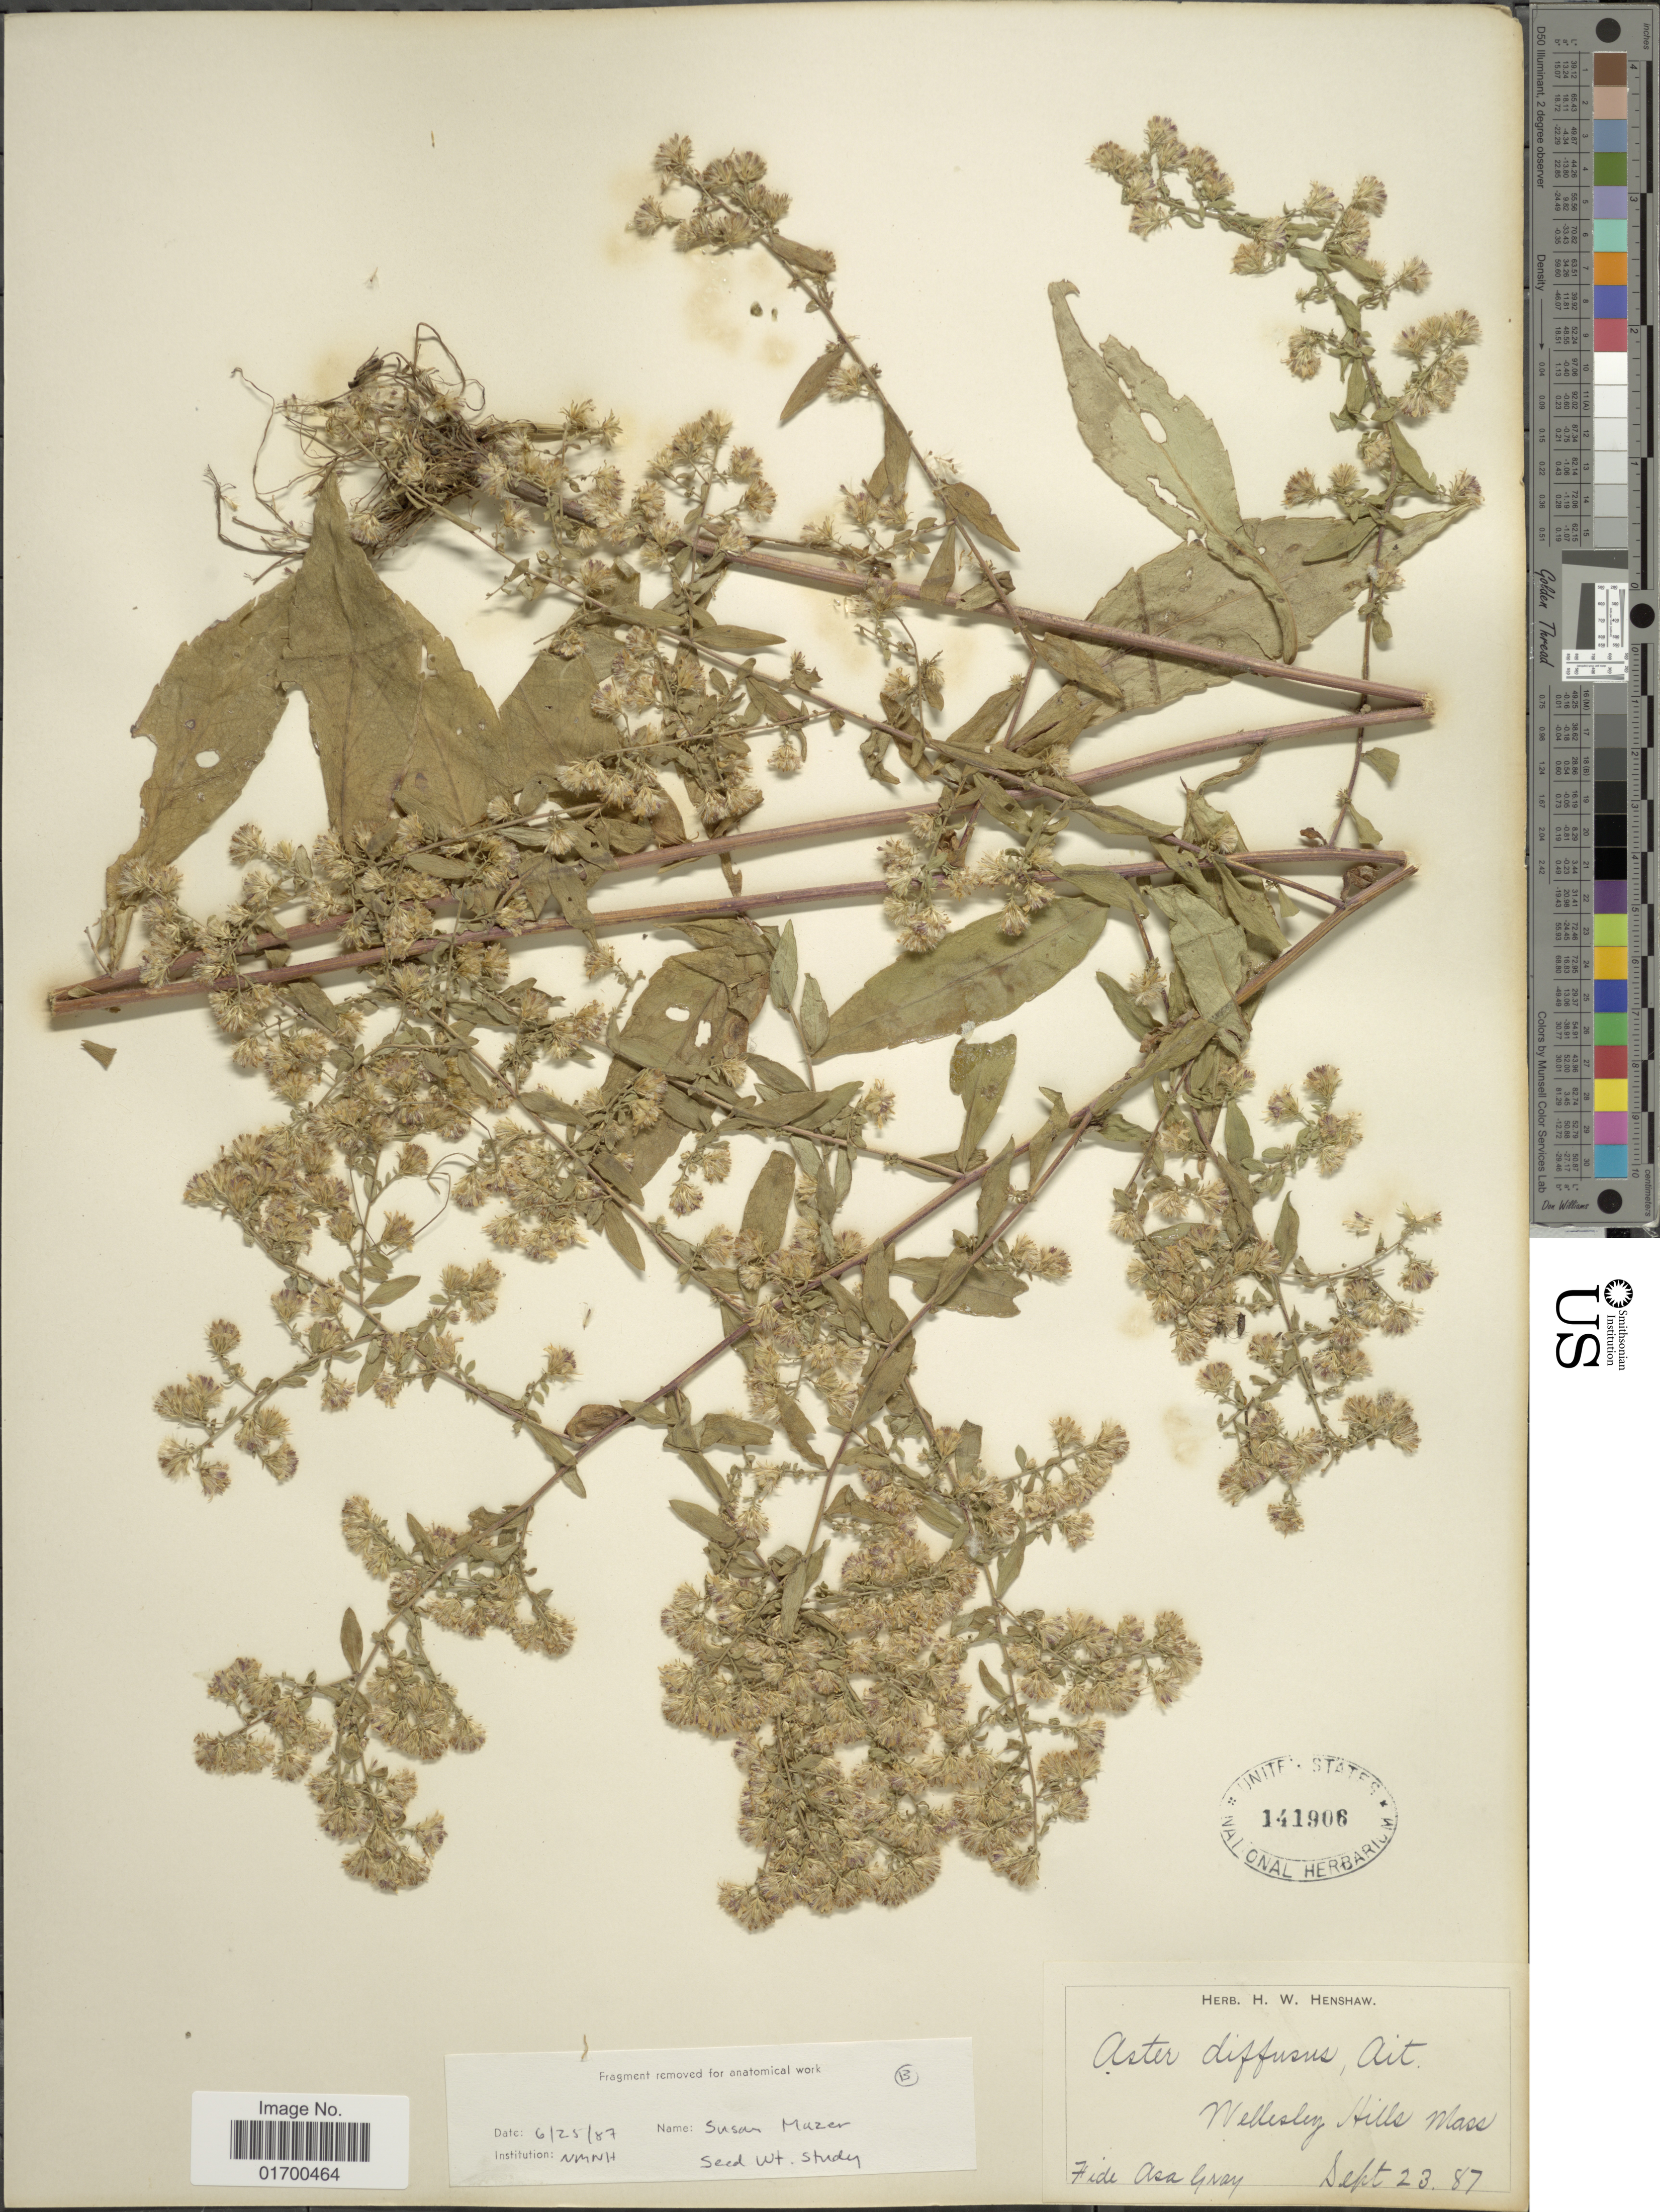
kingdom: Plantae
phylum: Tracheophyta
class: Magnoliopsida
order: Asterales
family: Asteraceae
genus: Symphyotrichum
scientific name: Symphyotrichum lateriflorum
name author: (L.) Á. Löve & D. Löve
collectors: fide A. Gray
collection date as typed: Transcribed d/m/y: 23/9/87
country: United States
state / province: Massachusetts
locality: Wellesley Hills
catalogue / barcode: US 141906